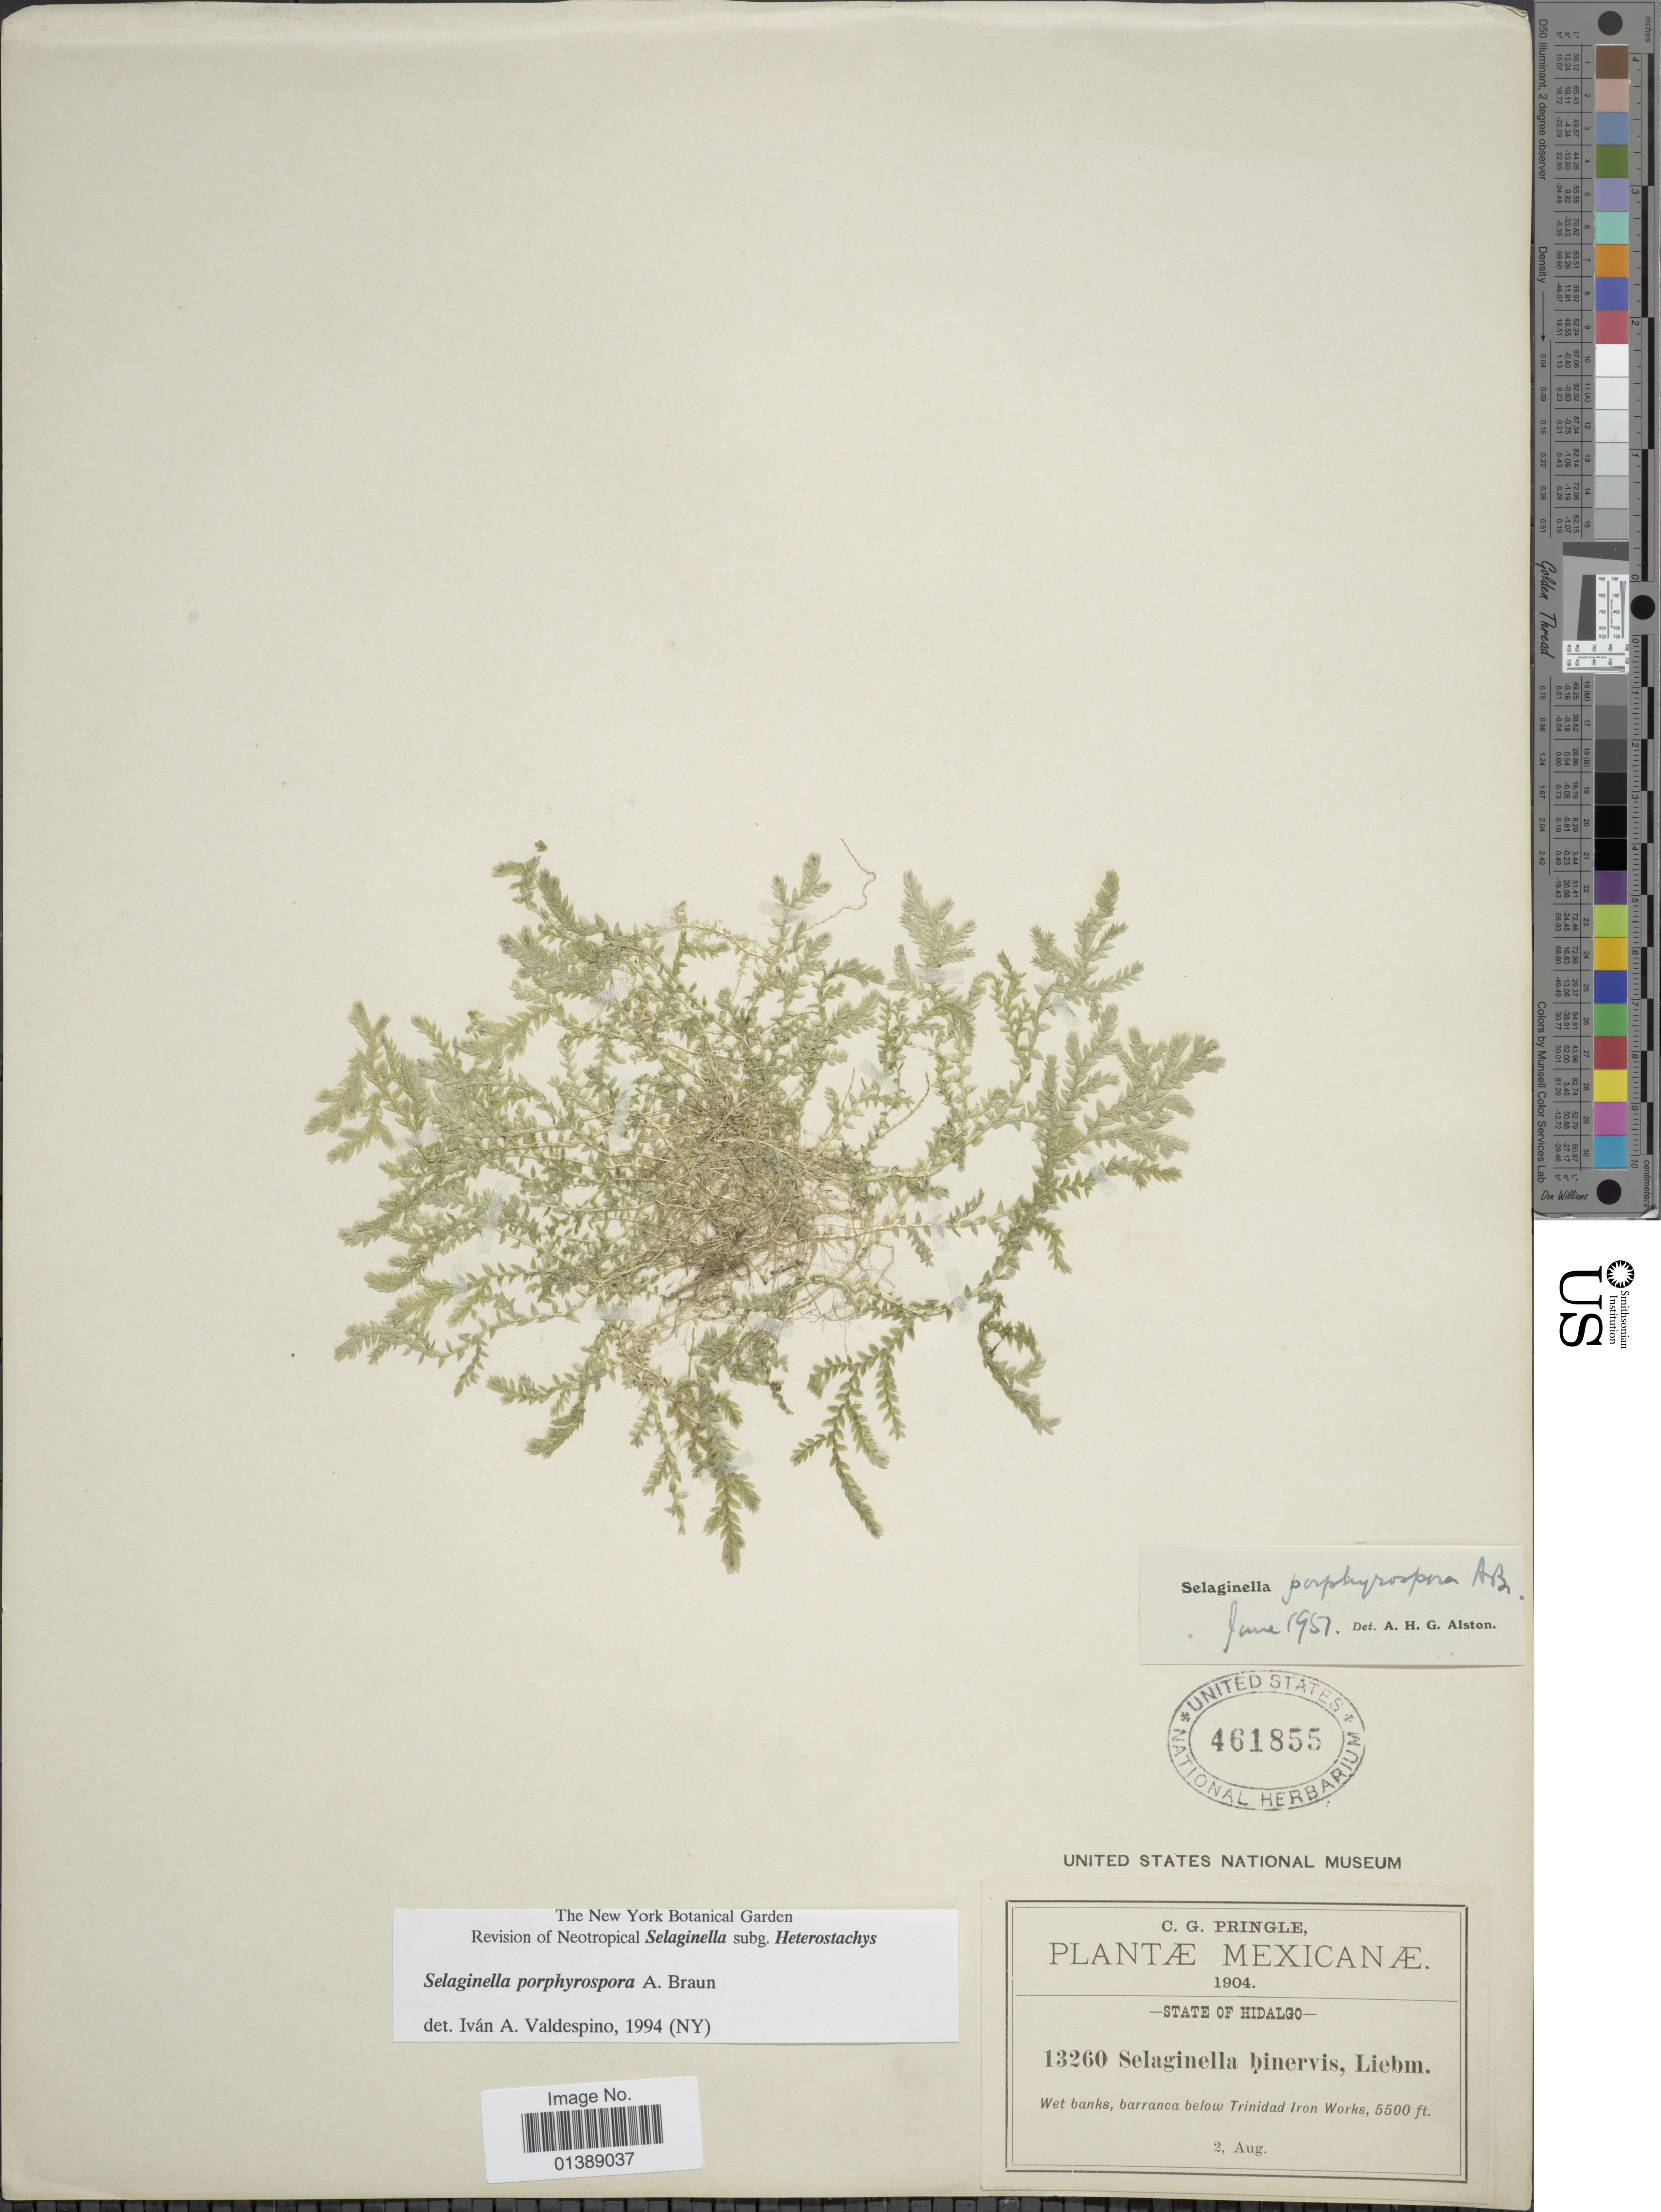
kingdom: Plantae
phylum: Tracheophyta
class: Lycopodiopsida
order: Selaginellales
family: Selaginellaceae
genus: Selaginella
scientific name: Selaginella porphyrospora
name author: A. Braun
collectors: C. G. Pringle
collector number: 13260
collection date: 1904-08-02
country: Mexico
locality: Wet banks, barranca below Trinidad iron Works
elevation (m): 1676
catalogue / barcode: US 461855